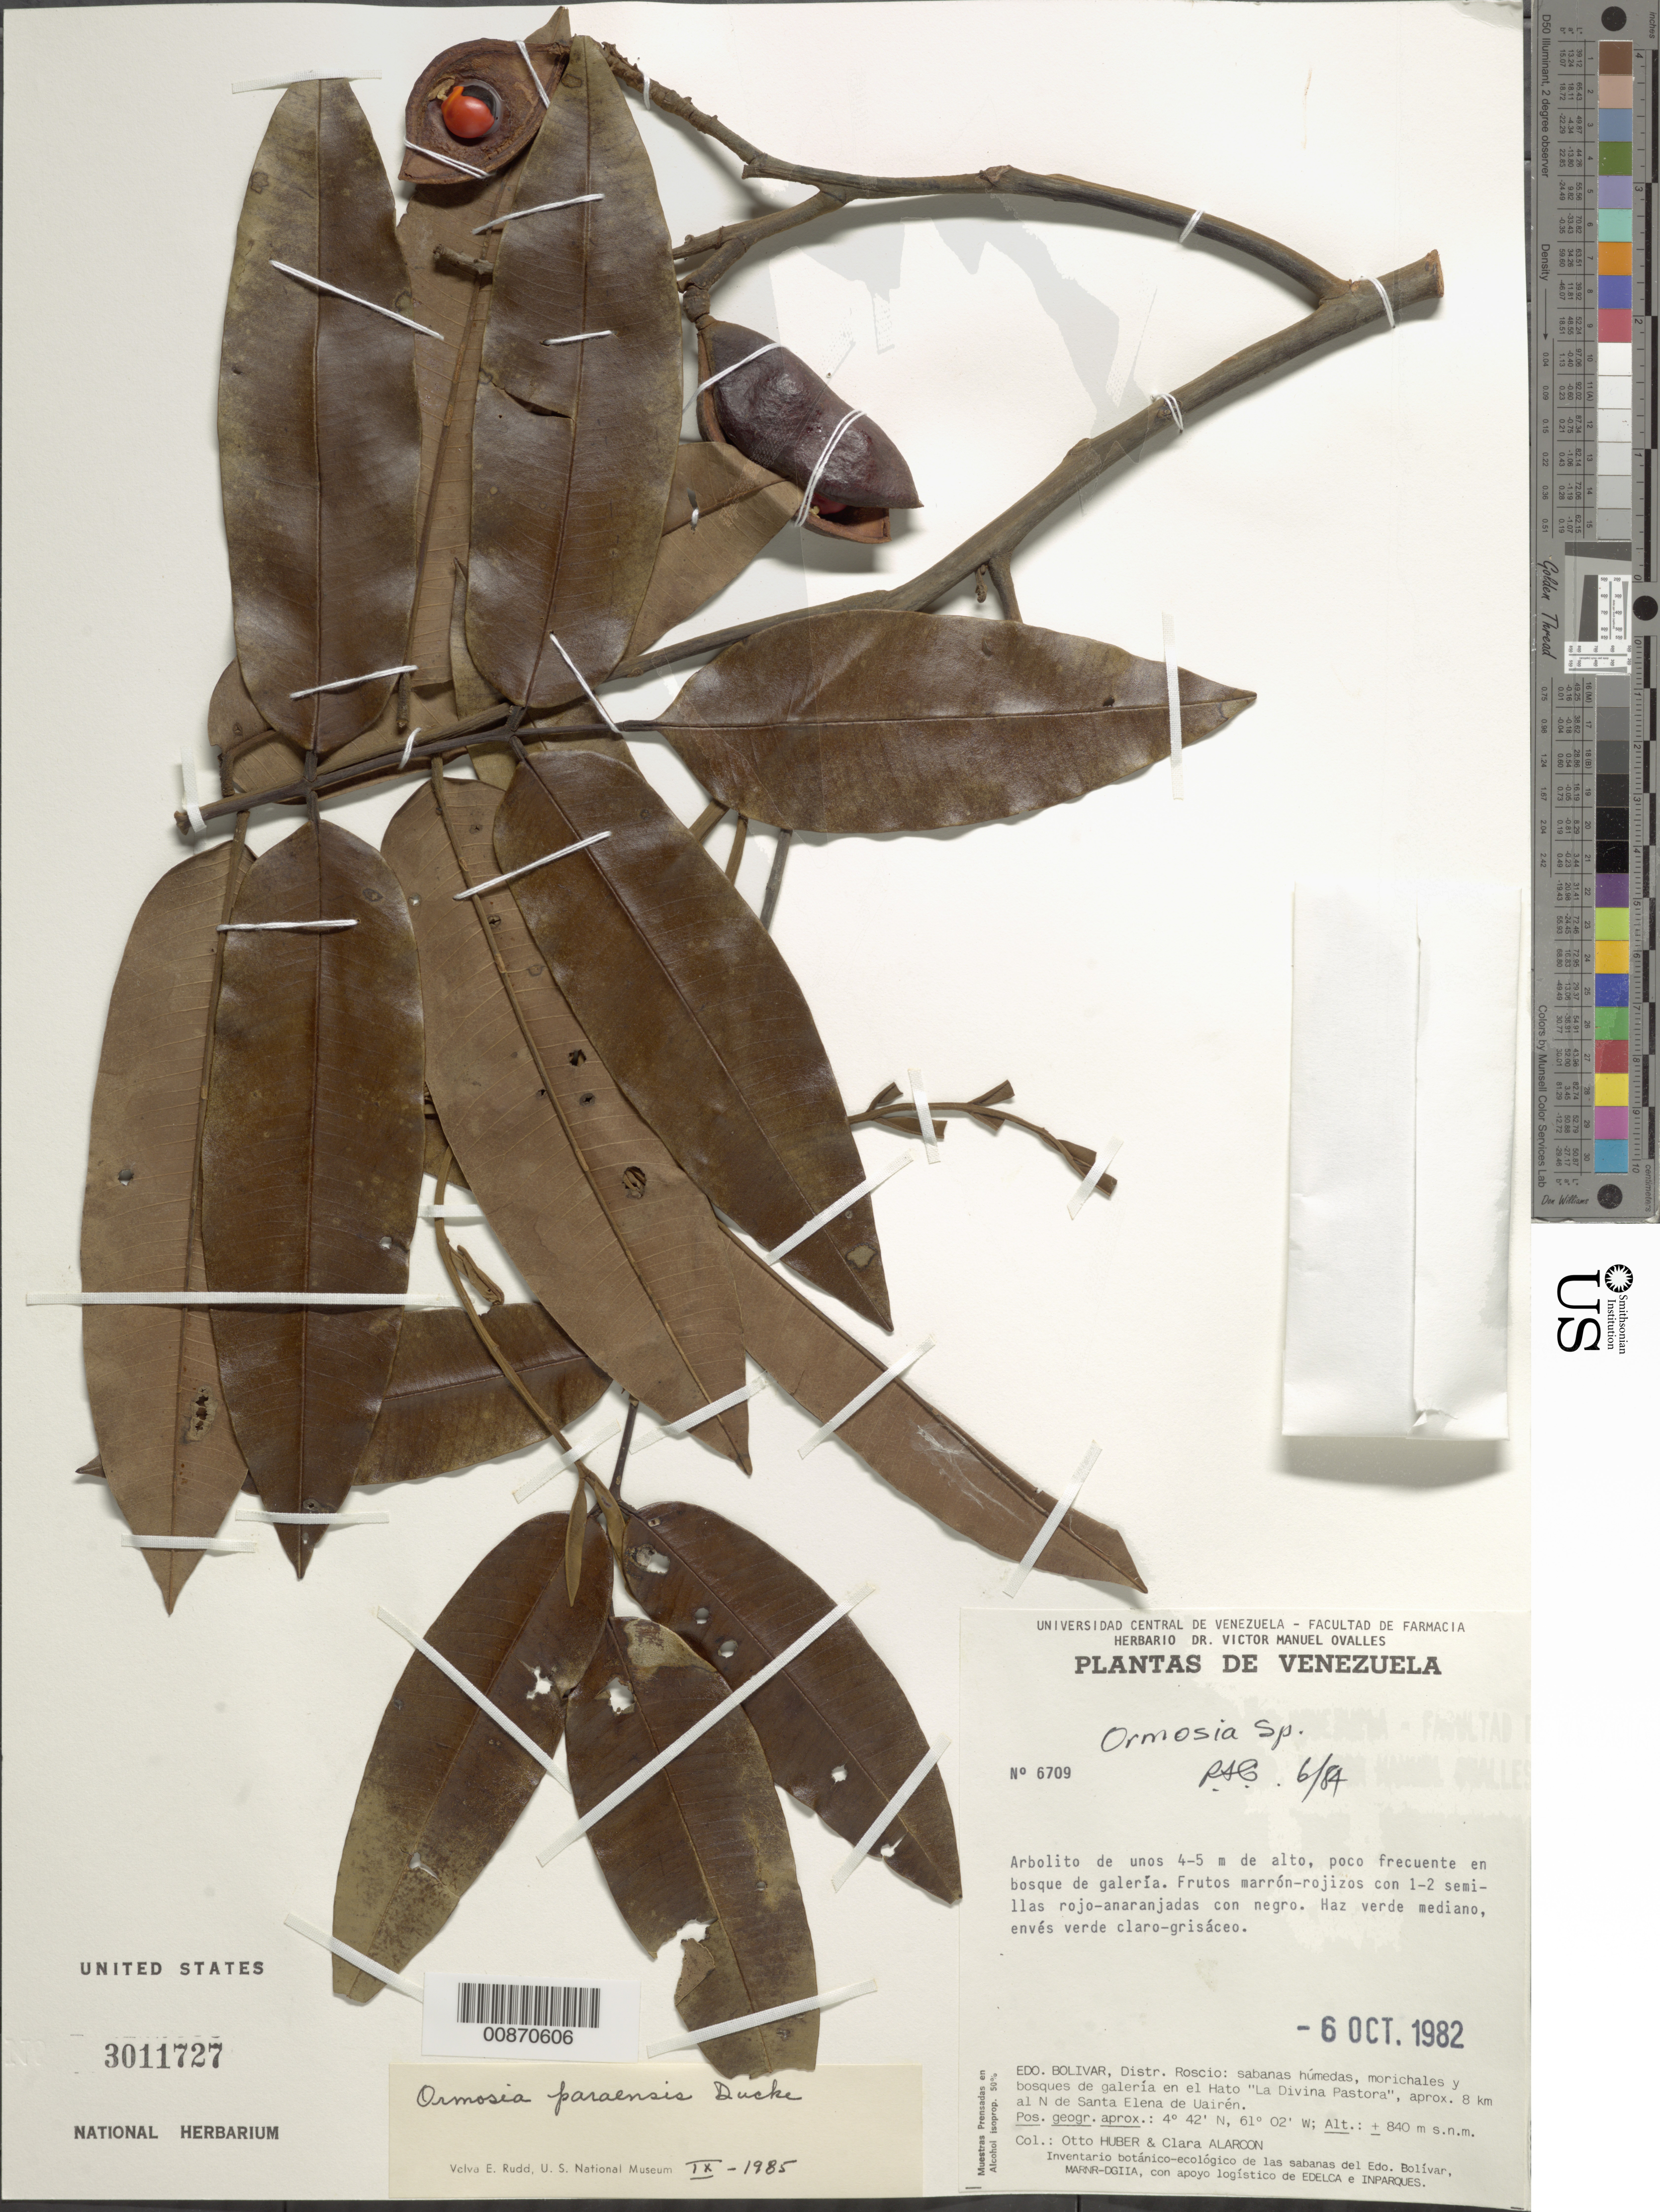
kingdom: Plantae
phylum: Tracheophyta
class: Magnoliopsida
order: Fabales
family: Fabaceae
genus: Ormosia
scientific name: Ormosia paraensis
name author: Ducke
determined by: Rudd, V. E.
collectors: O. Huber & C. Alarcon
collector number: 6709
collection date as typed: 6-Oct-82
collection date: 1982-10-06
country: Venezuela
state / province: Bolívar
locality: Gran Sabana, Hato "La Divina Pastora", 8 km al NW de Sta. Elena de Uairen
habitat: Sabanas huedas, morichales y bosques de galeria; en bosque de galeria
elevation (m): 840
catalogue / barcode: US 3011727